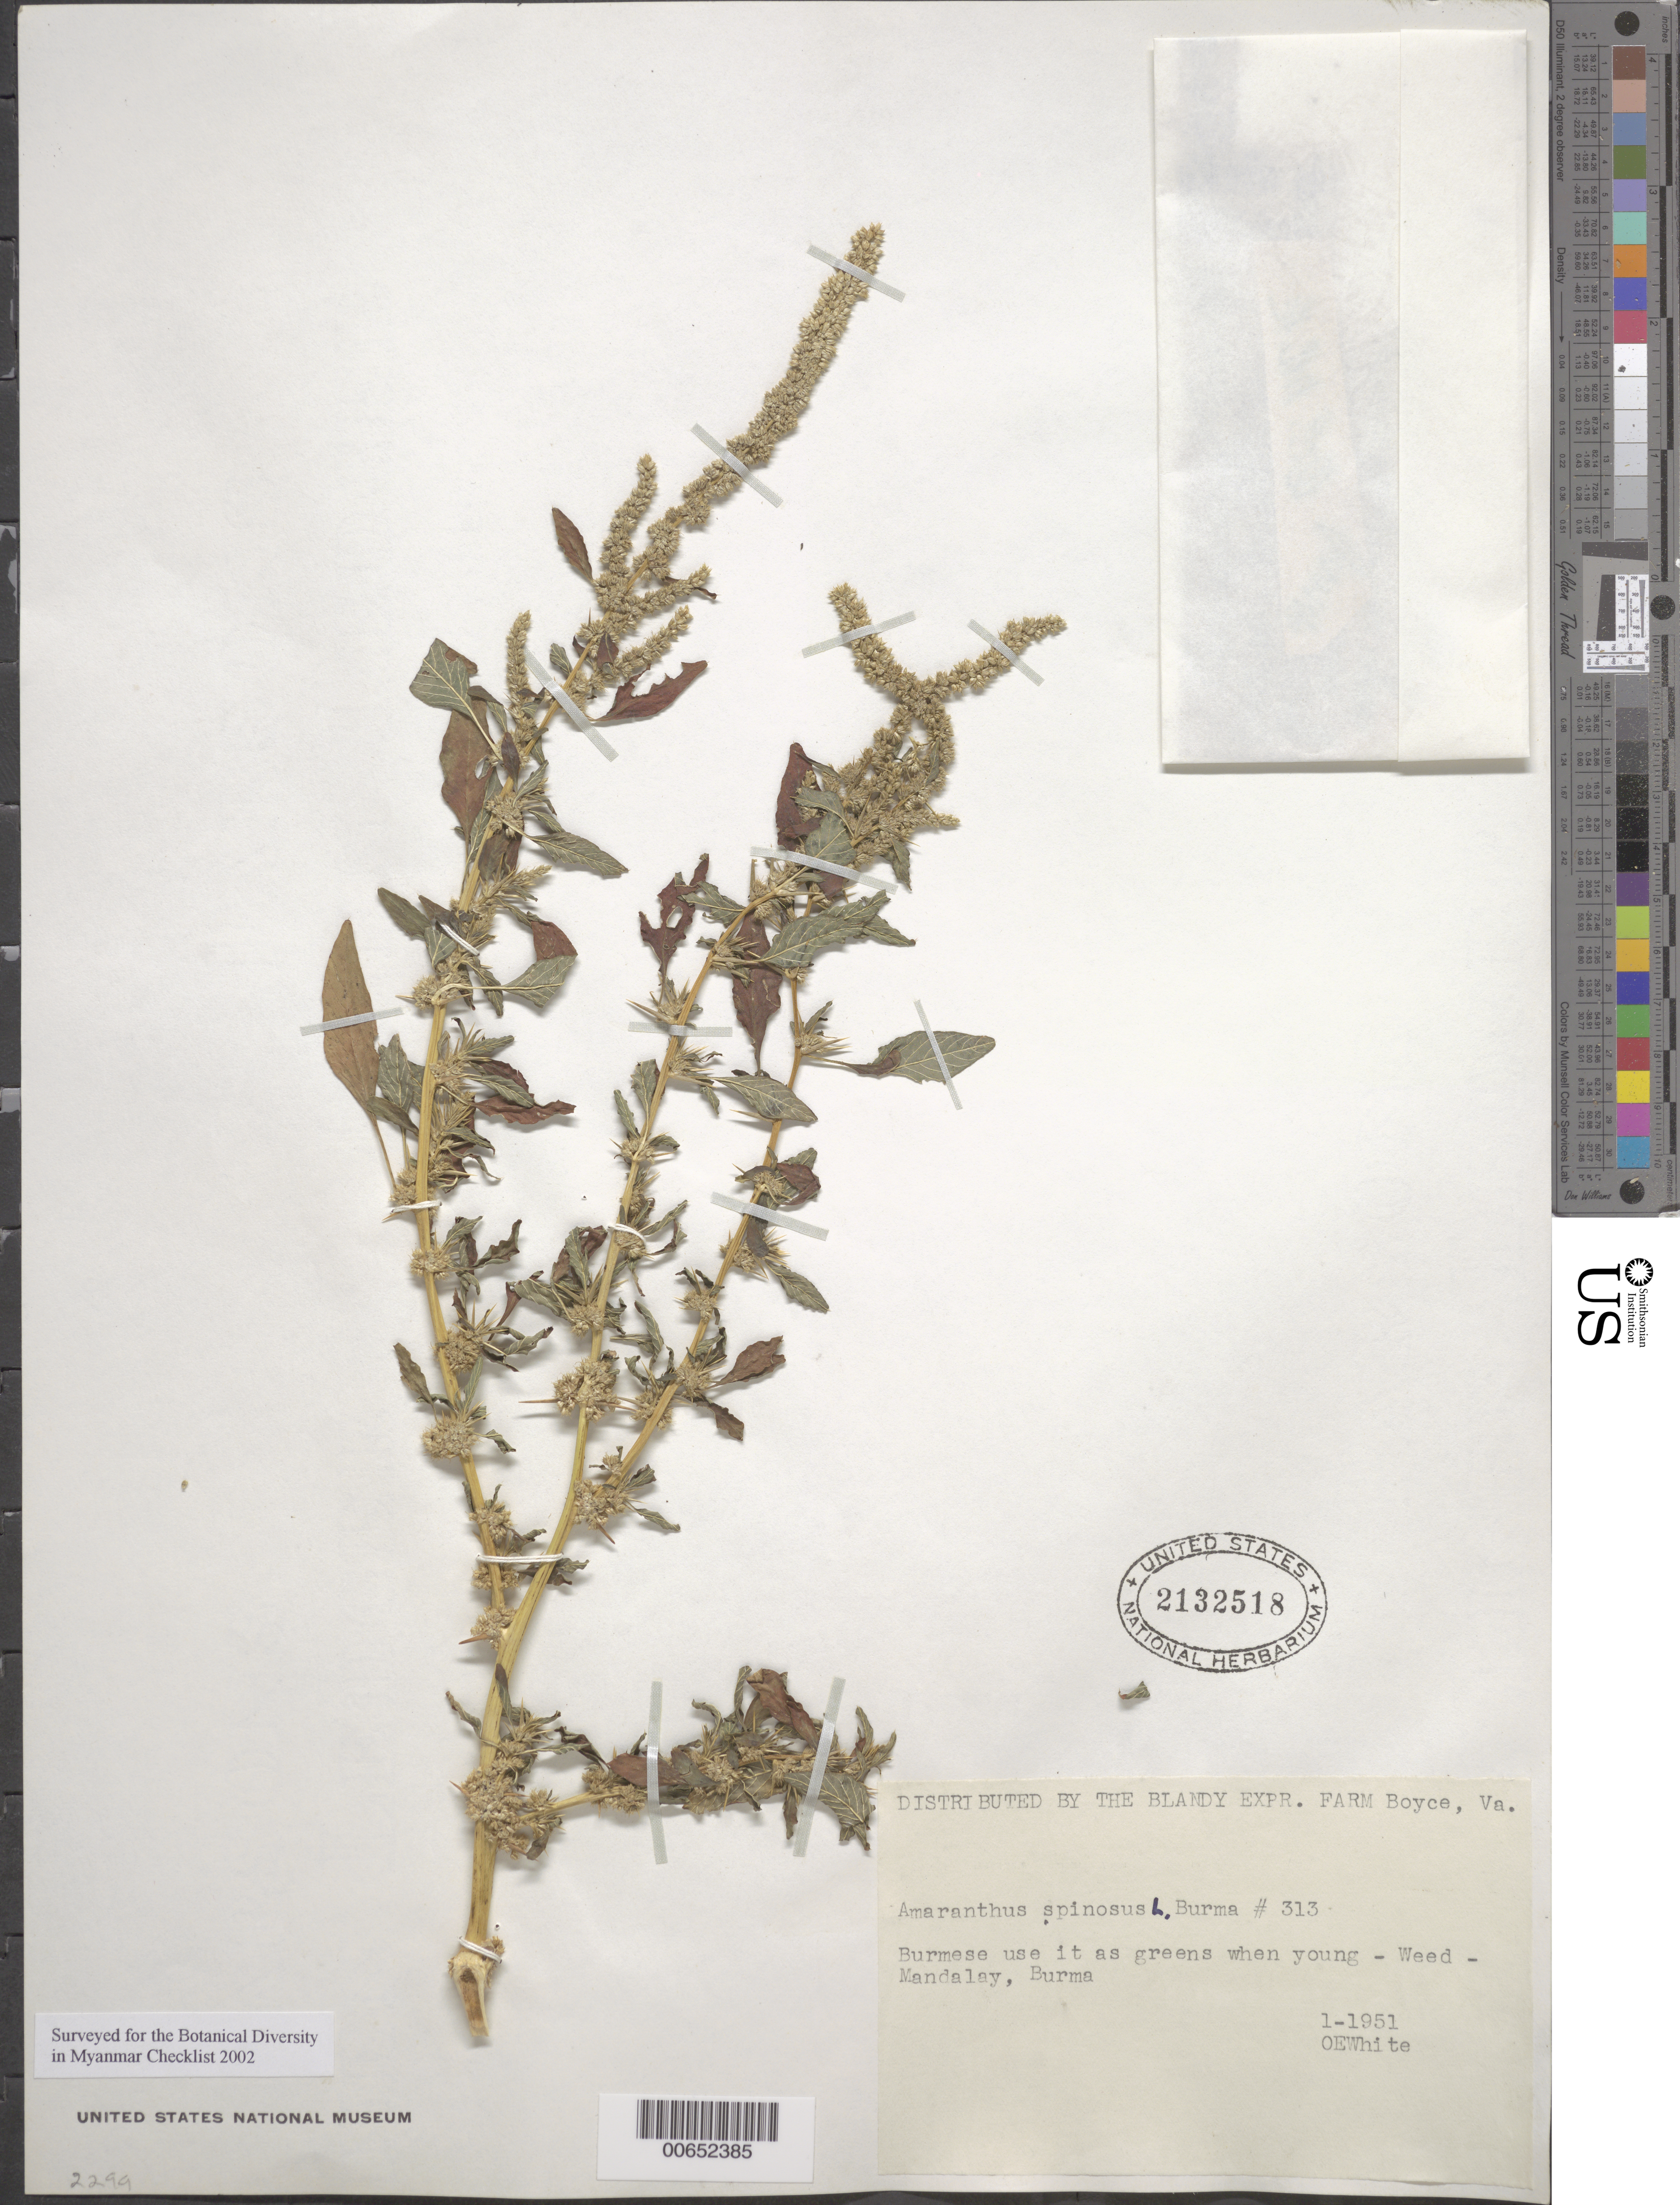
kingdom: Plantae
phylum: Tracheophyta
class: Magnoliopsida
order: Caryophyllales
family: Amaranthaceae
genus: Amaranthus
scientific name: Amaranthus spinosus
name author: L.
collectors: O. E. White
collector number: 313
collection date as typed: Jan 1951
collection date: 1951-01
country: Myanmar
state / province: Mandalay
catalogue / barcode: US 2132518